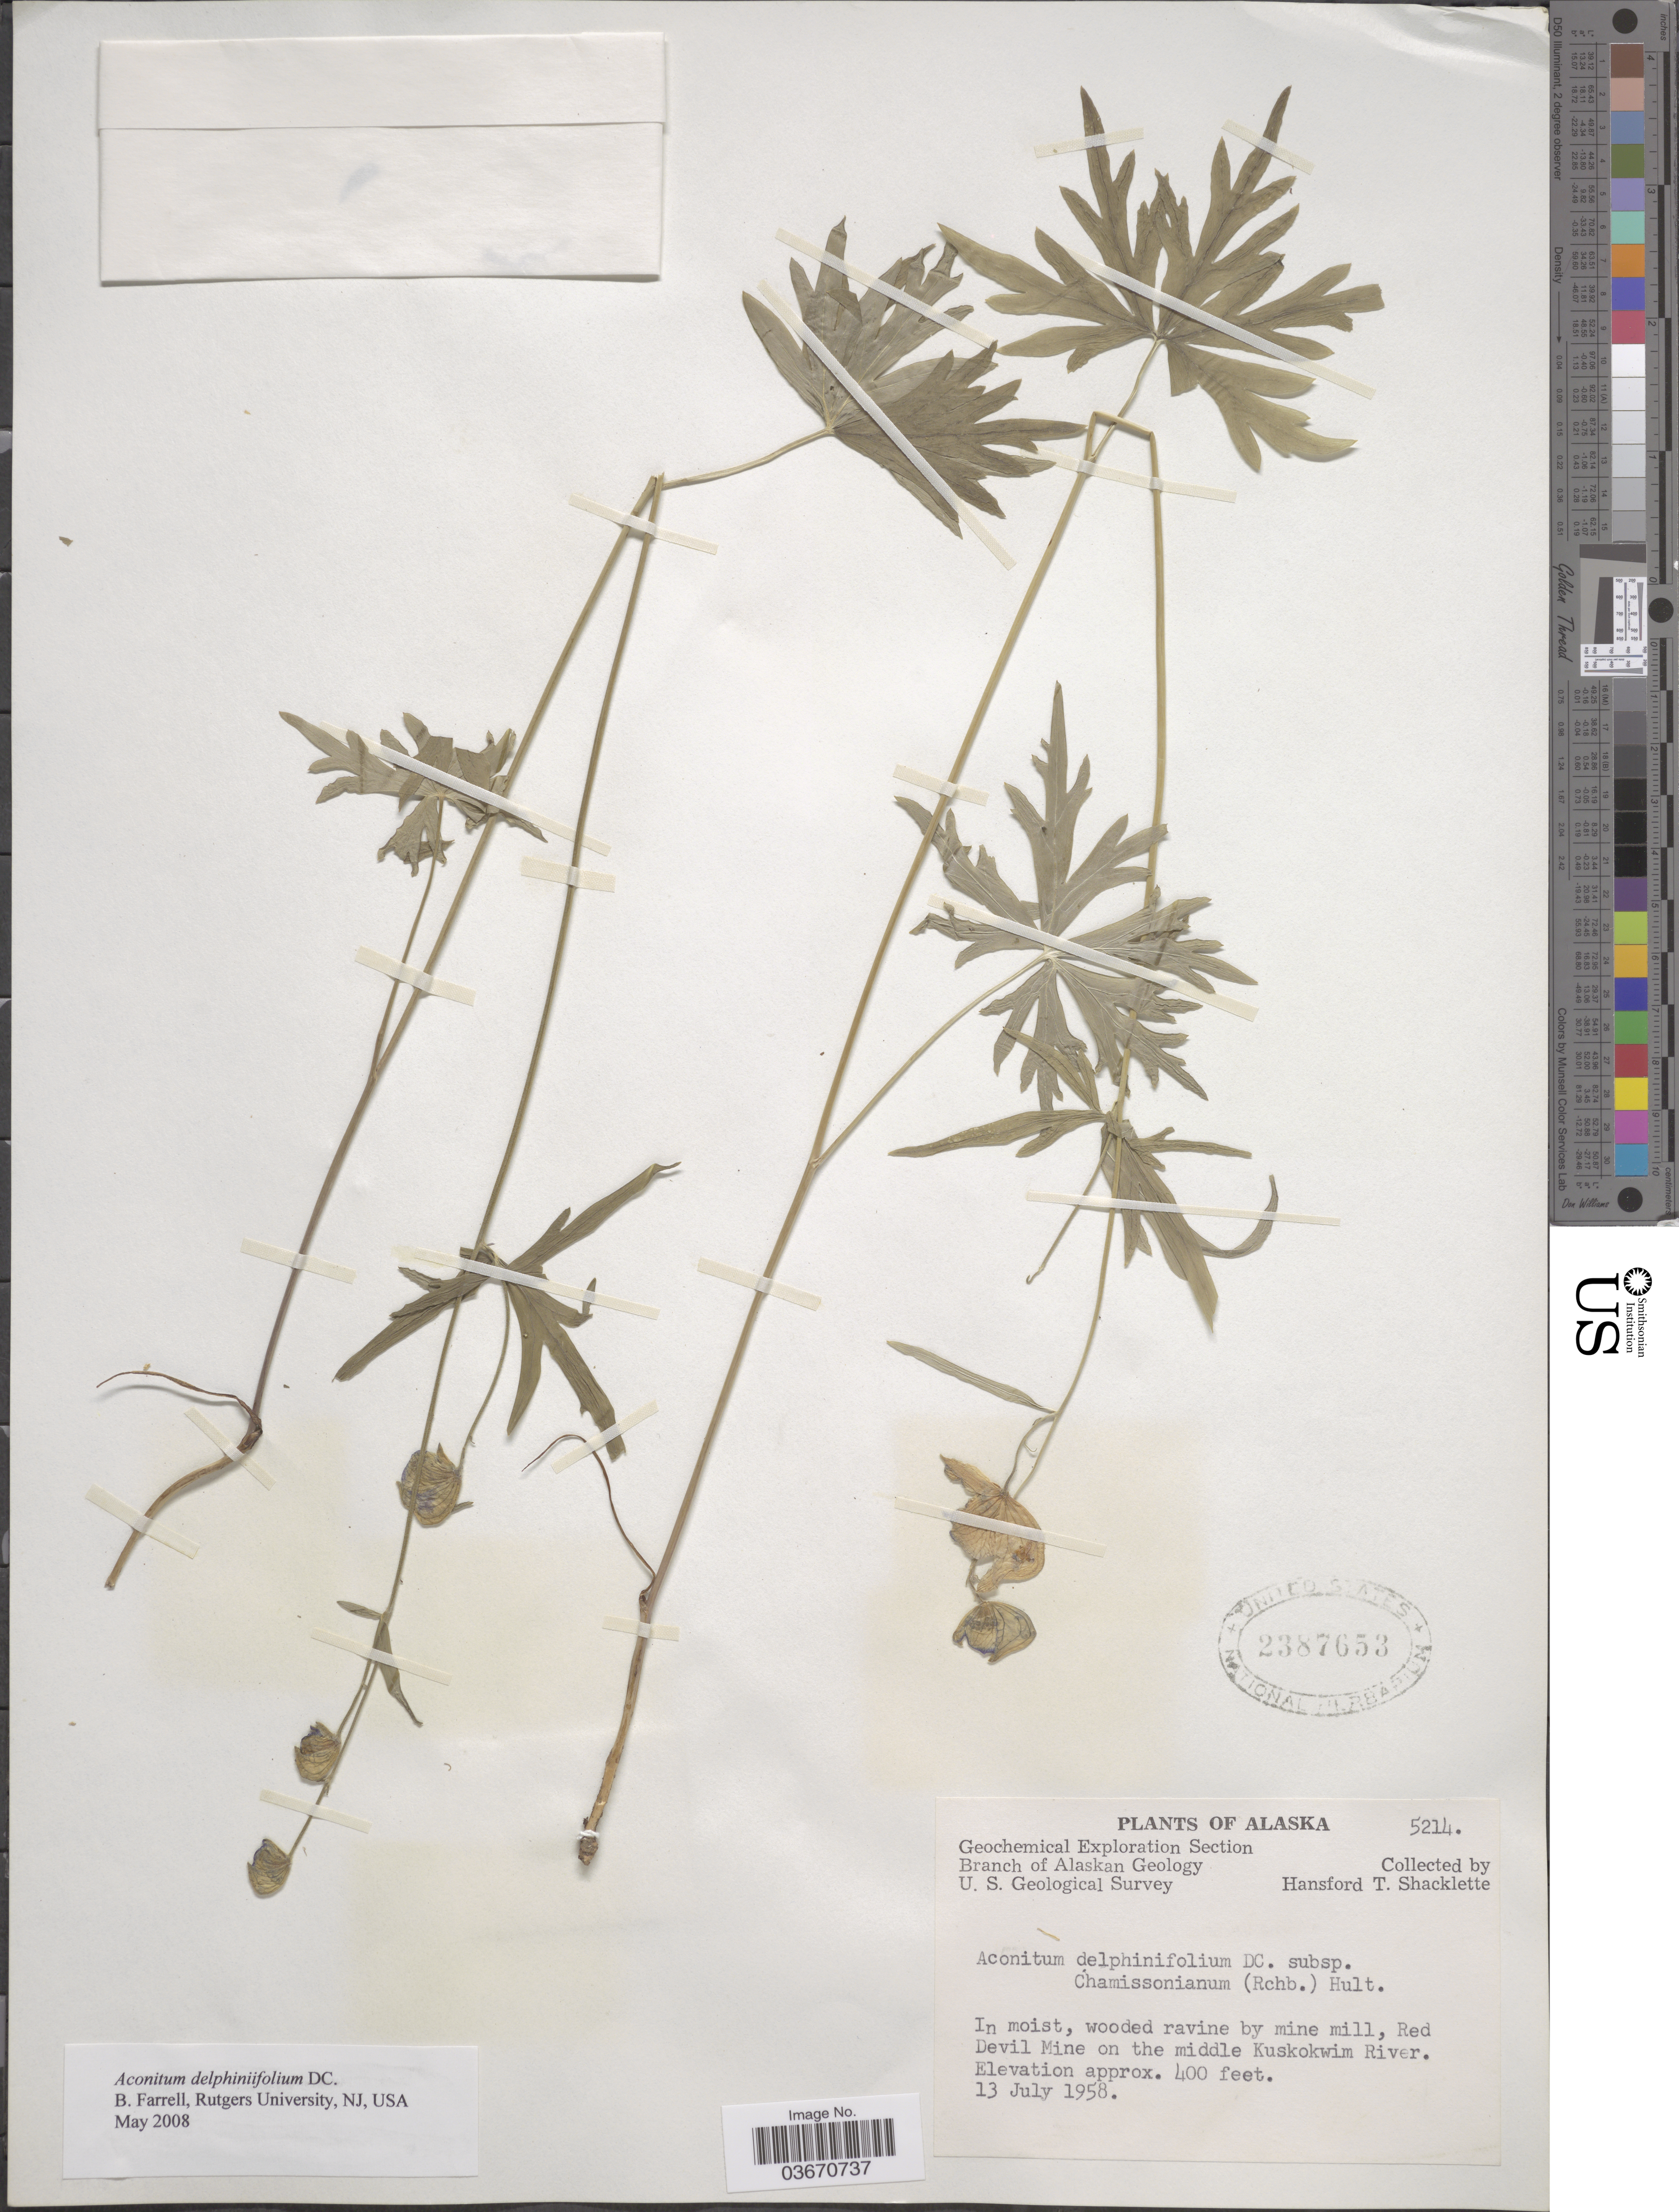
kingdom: Plantae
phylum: Tracheophyta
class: Magnoliopsida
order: Ranunculales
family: Ranunculaceae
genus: Aconitum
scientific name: Aconitum delphinifolium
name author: DC.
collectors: H. Shacklette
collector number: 5214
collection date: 1958-07-13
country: United States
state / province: Alaska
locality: Red Devil Mine on the middle Kuskokwim River.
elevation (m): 122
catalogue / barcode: US 2387653